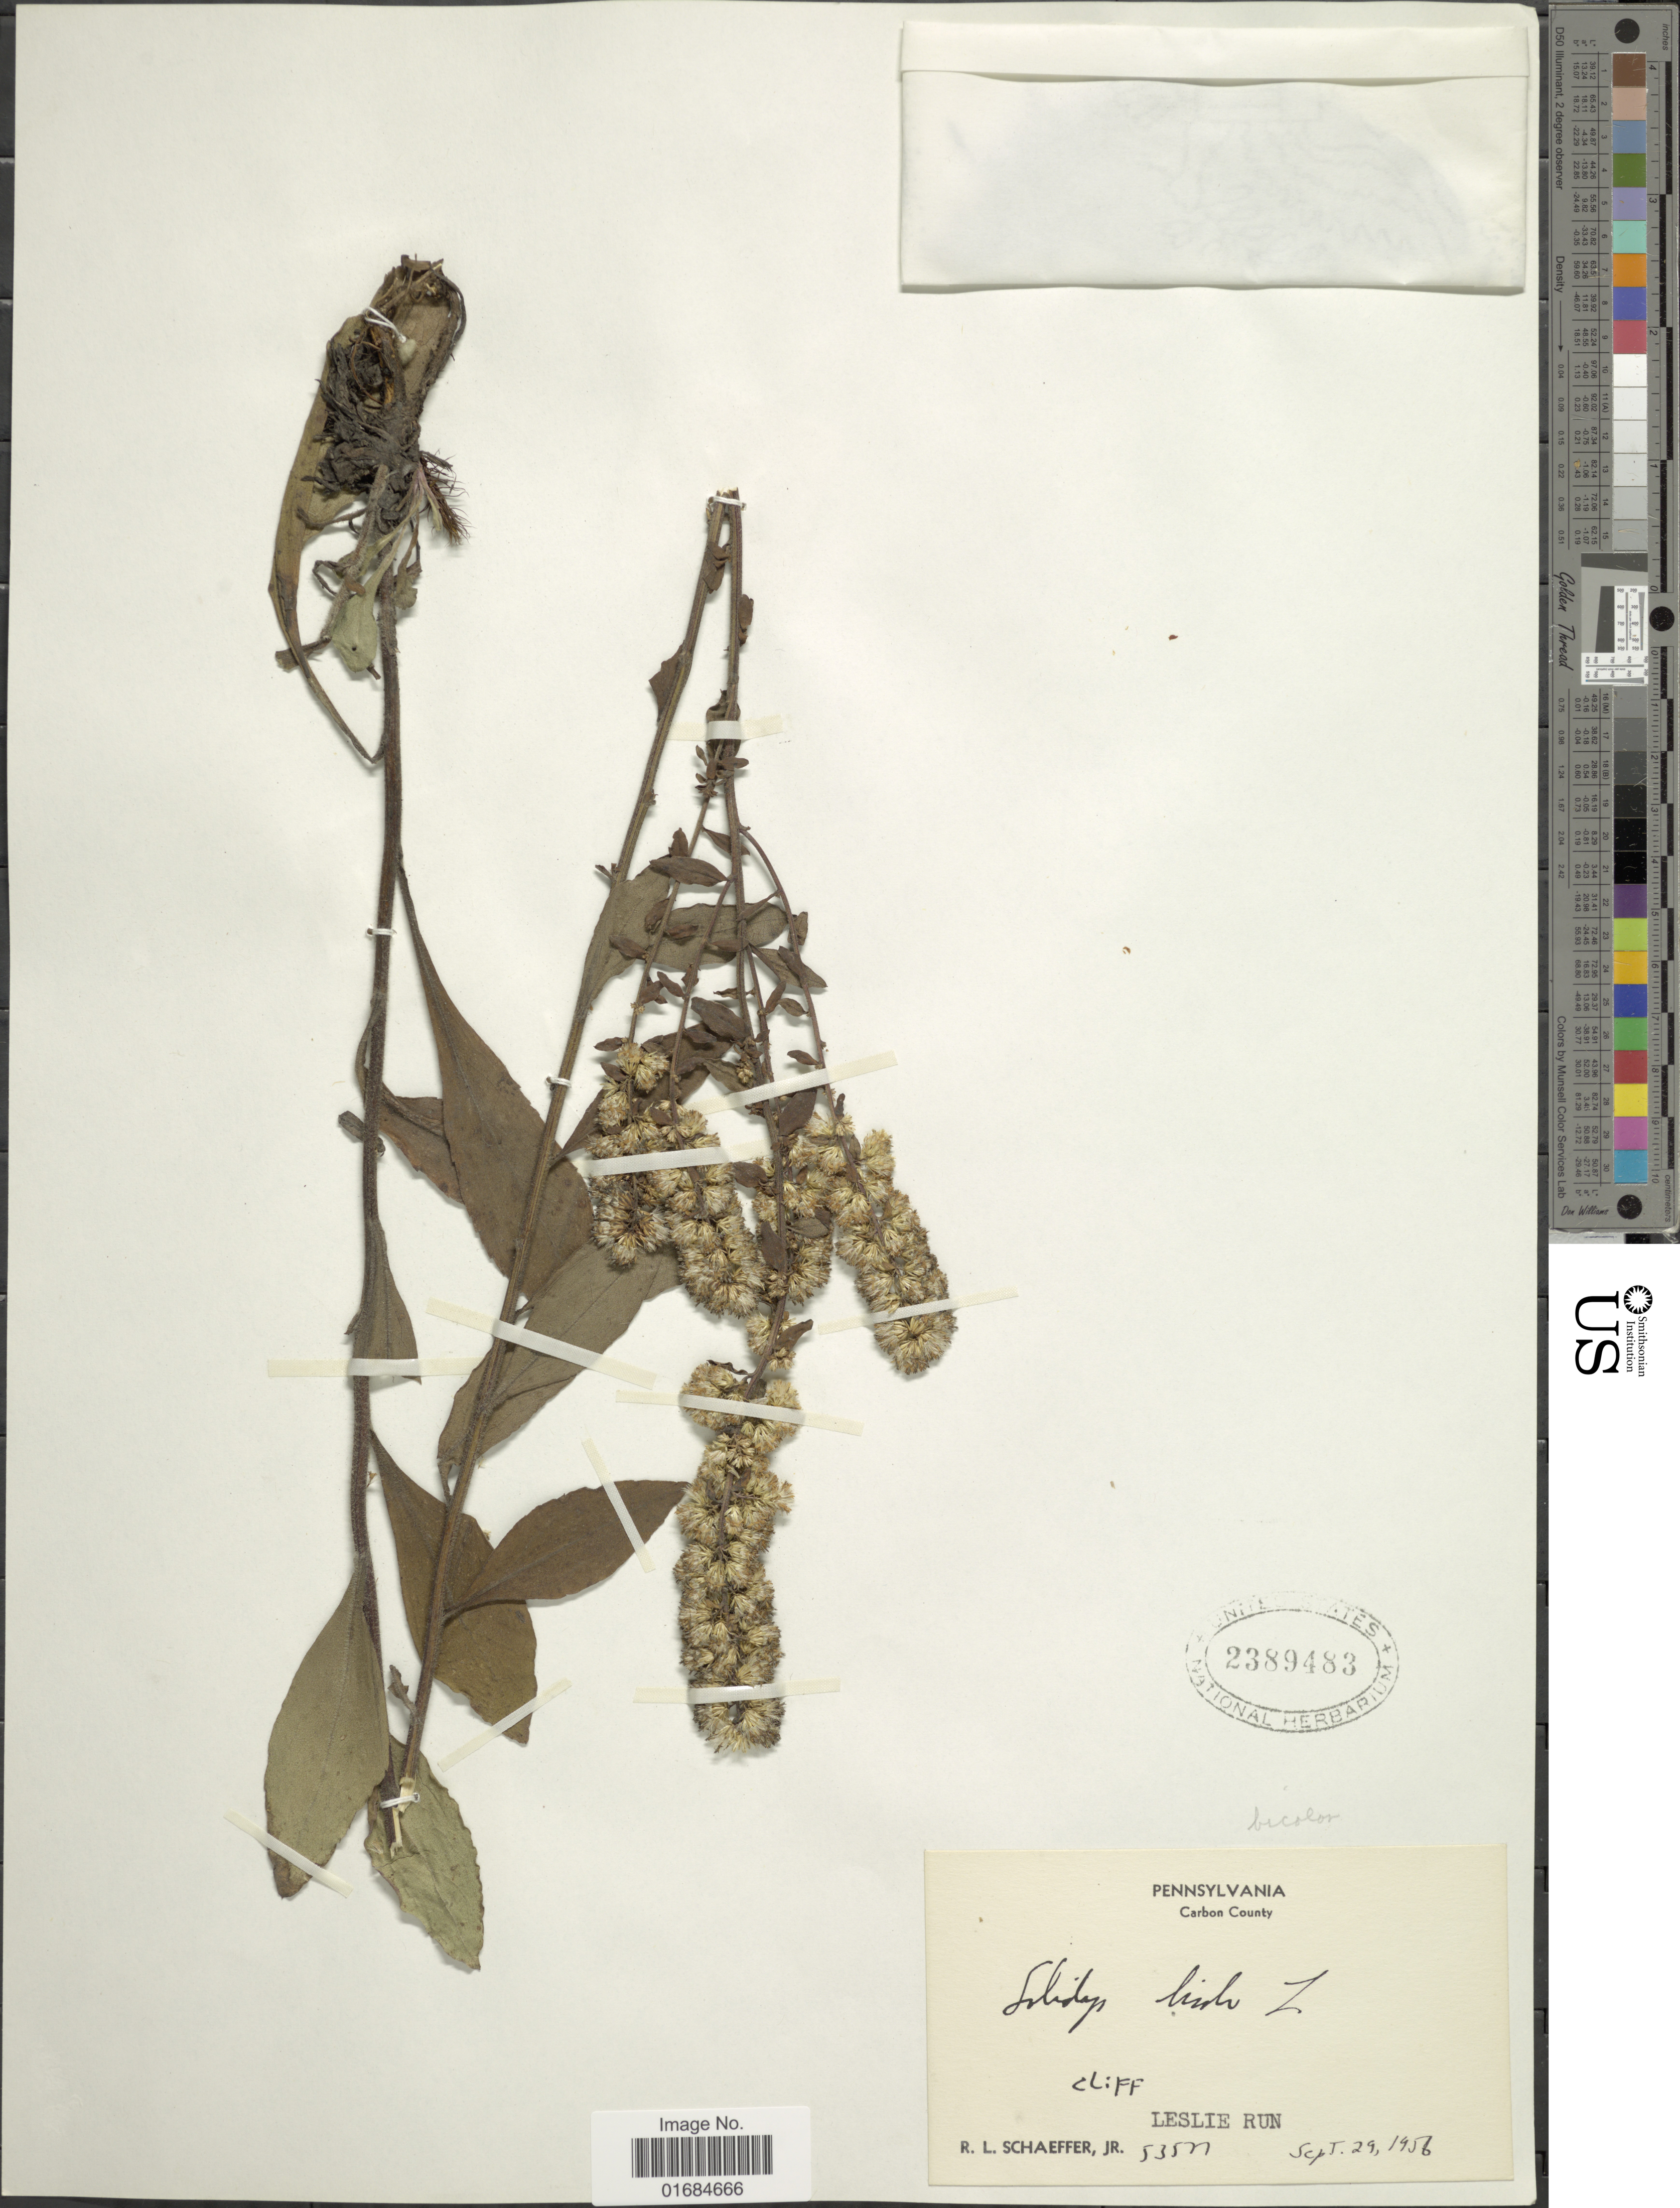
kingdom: Plantae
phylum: Tracheophyta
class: Magnoliopsida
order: Asterales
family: Asteraceae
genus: Solidago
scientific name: Solidago bicolor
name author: L.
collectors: R. L. Schaeffer Jr.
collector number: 53511*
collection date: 1956-09-29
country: United States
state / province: Pennsylvania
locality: Carbon County, Leslie Run.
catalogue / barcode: US 2389483